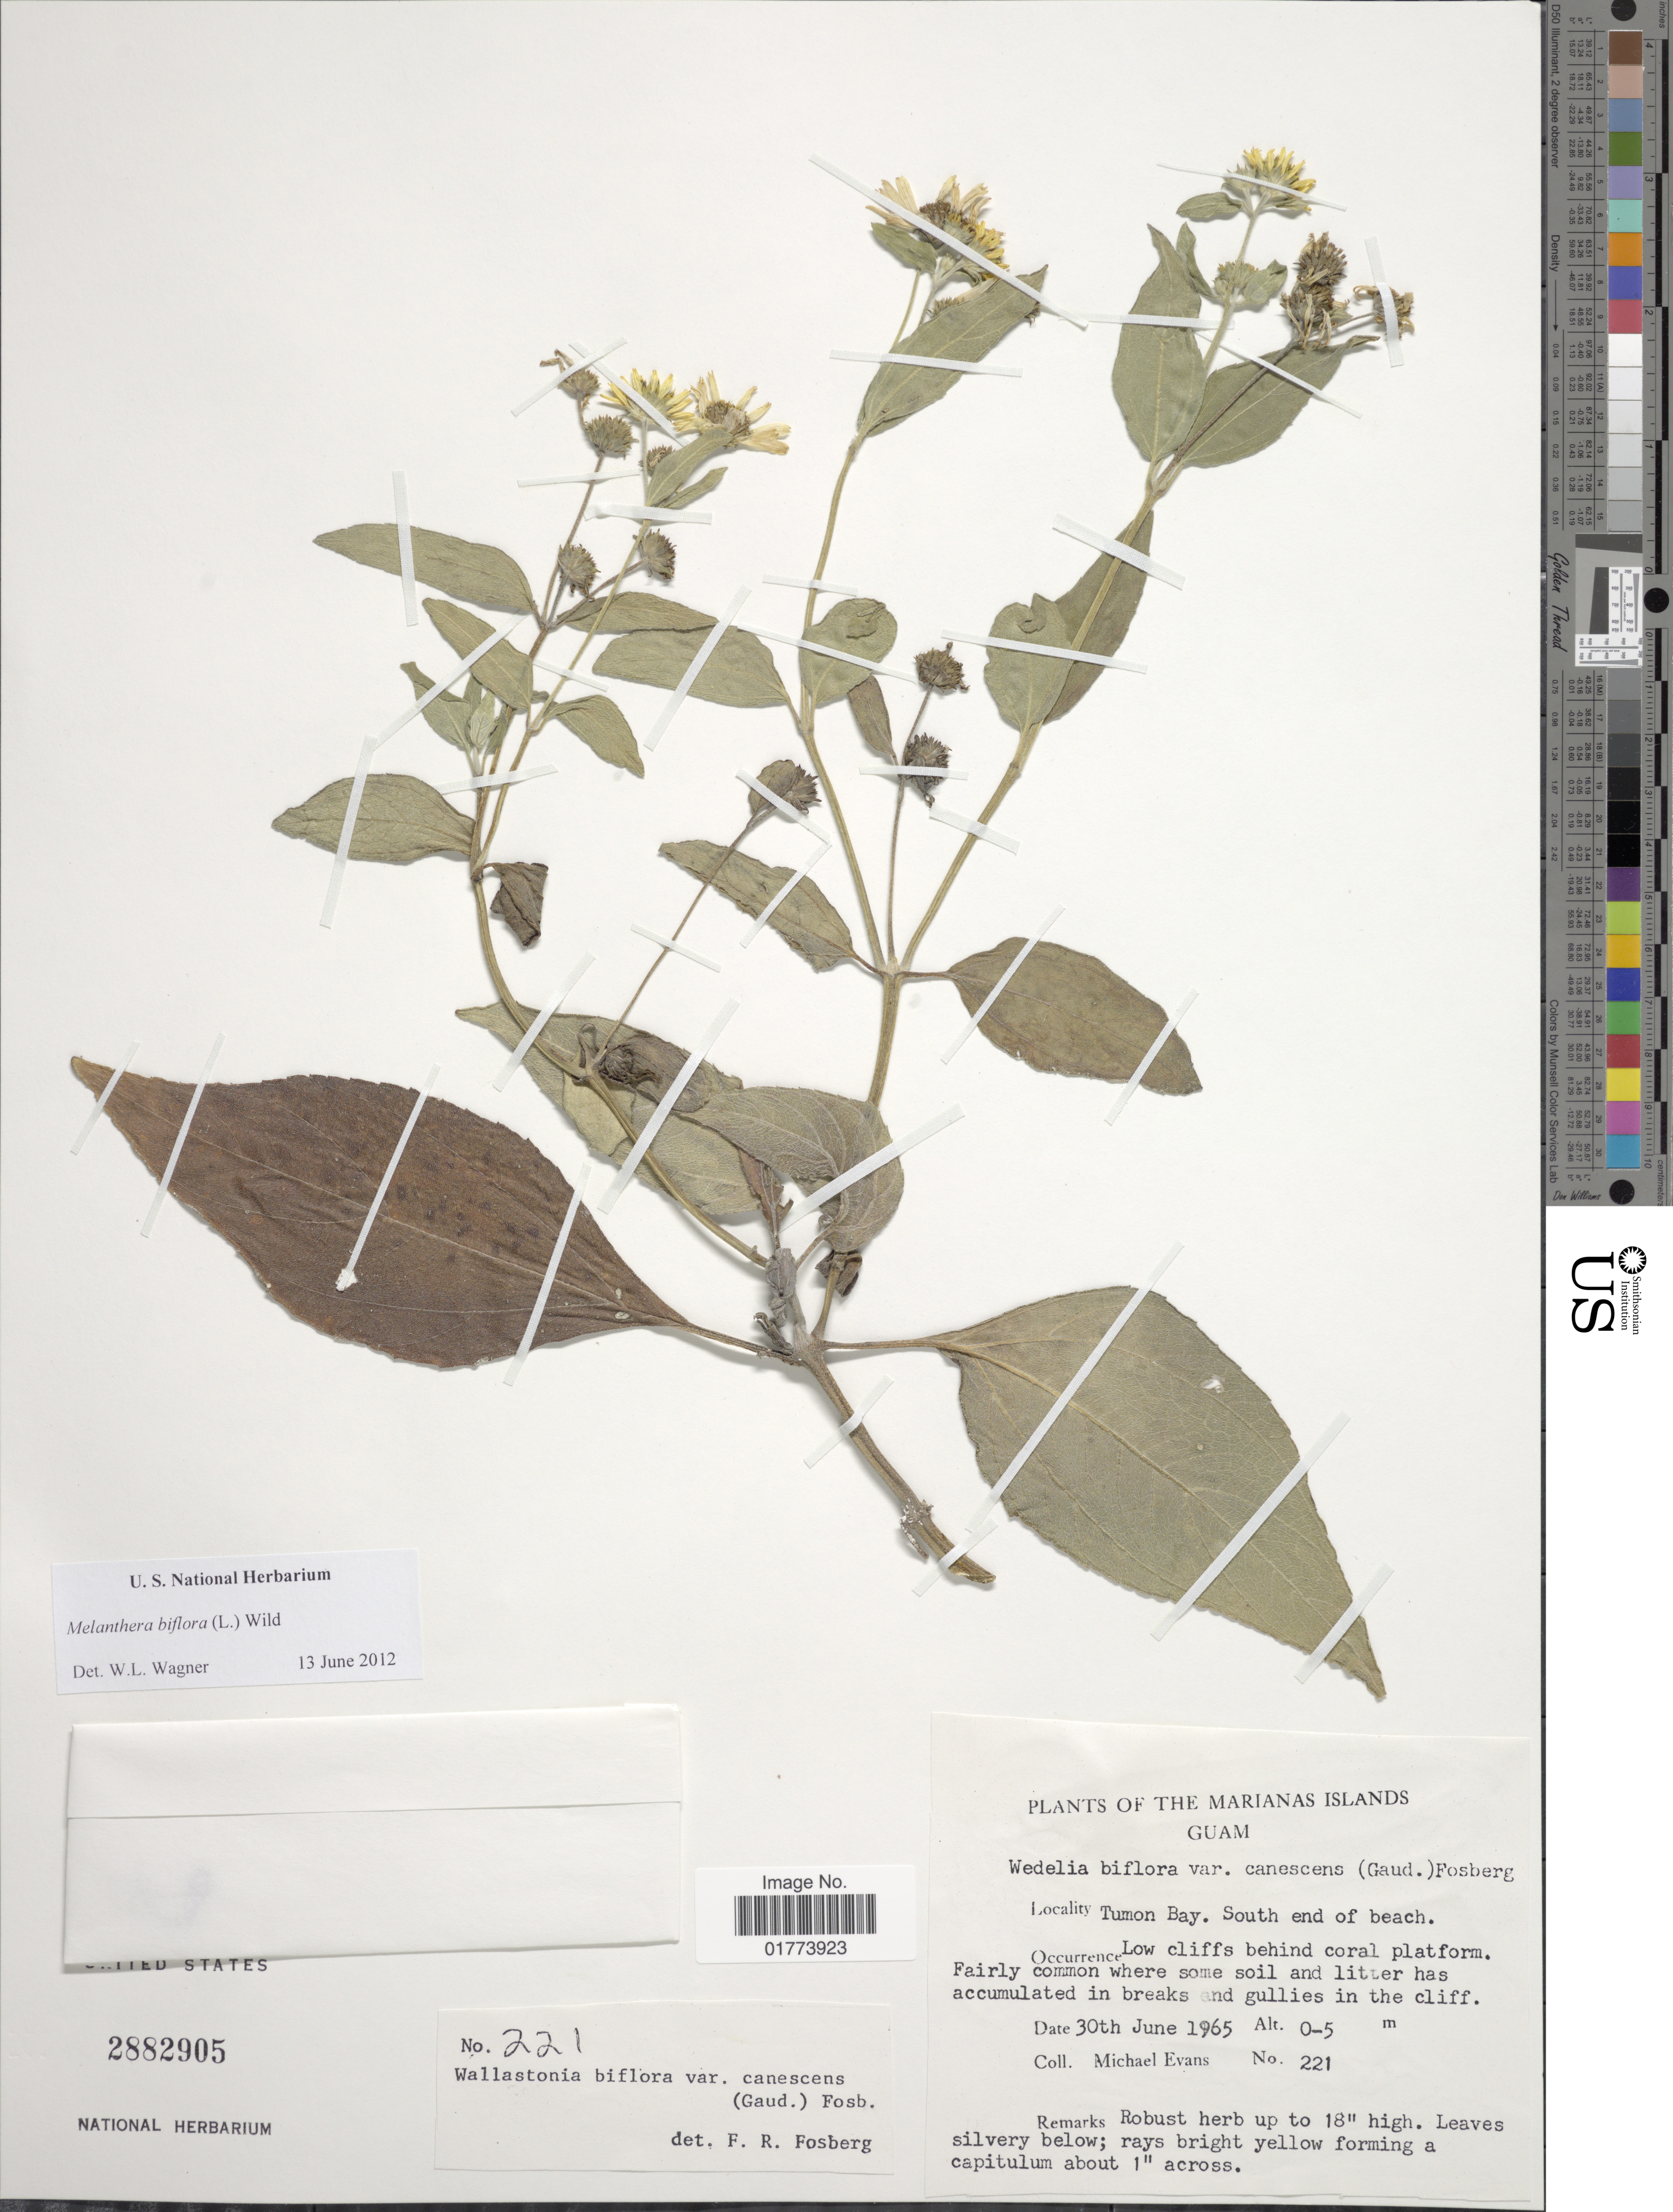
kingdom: Plantae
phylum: Tracheophyta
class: Magnoliopsida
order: Asterales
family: Asteraceae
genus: Wollastonia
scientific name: Wollastonia uniflora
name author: (Willd.) Orchard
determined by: Wagner, W. L., (BOT), Smithsonian Institution - National Museum of Natural History (UNITED STATES)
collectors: M. Evans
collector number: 221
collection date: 1965-06-30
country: Guam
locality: Marianas Islands, Guam, Tumon Bay, South end of beach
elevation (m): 0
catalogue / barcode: US 2882905